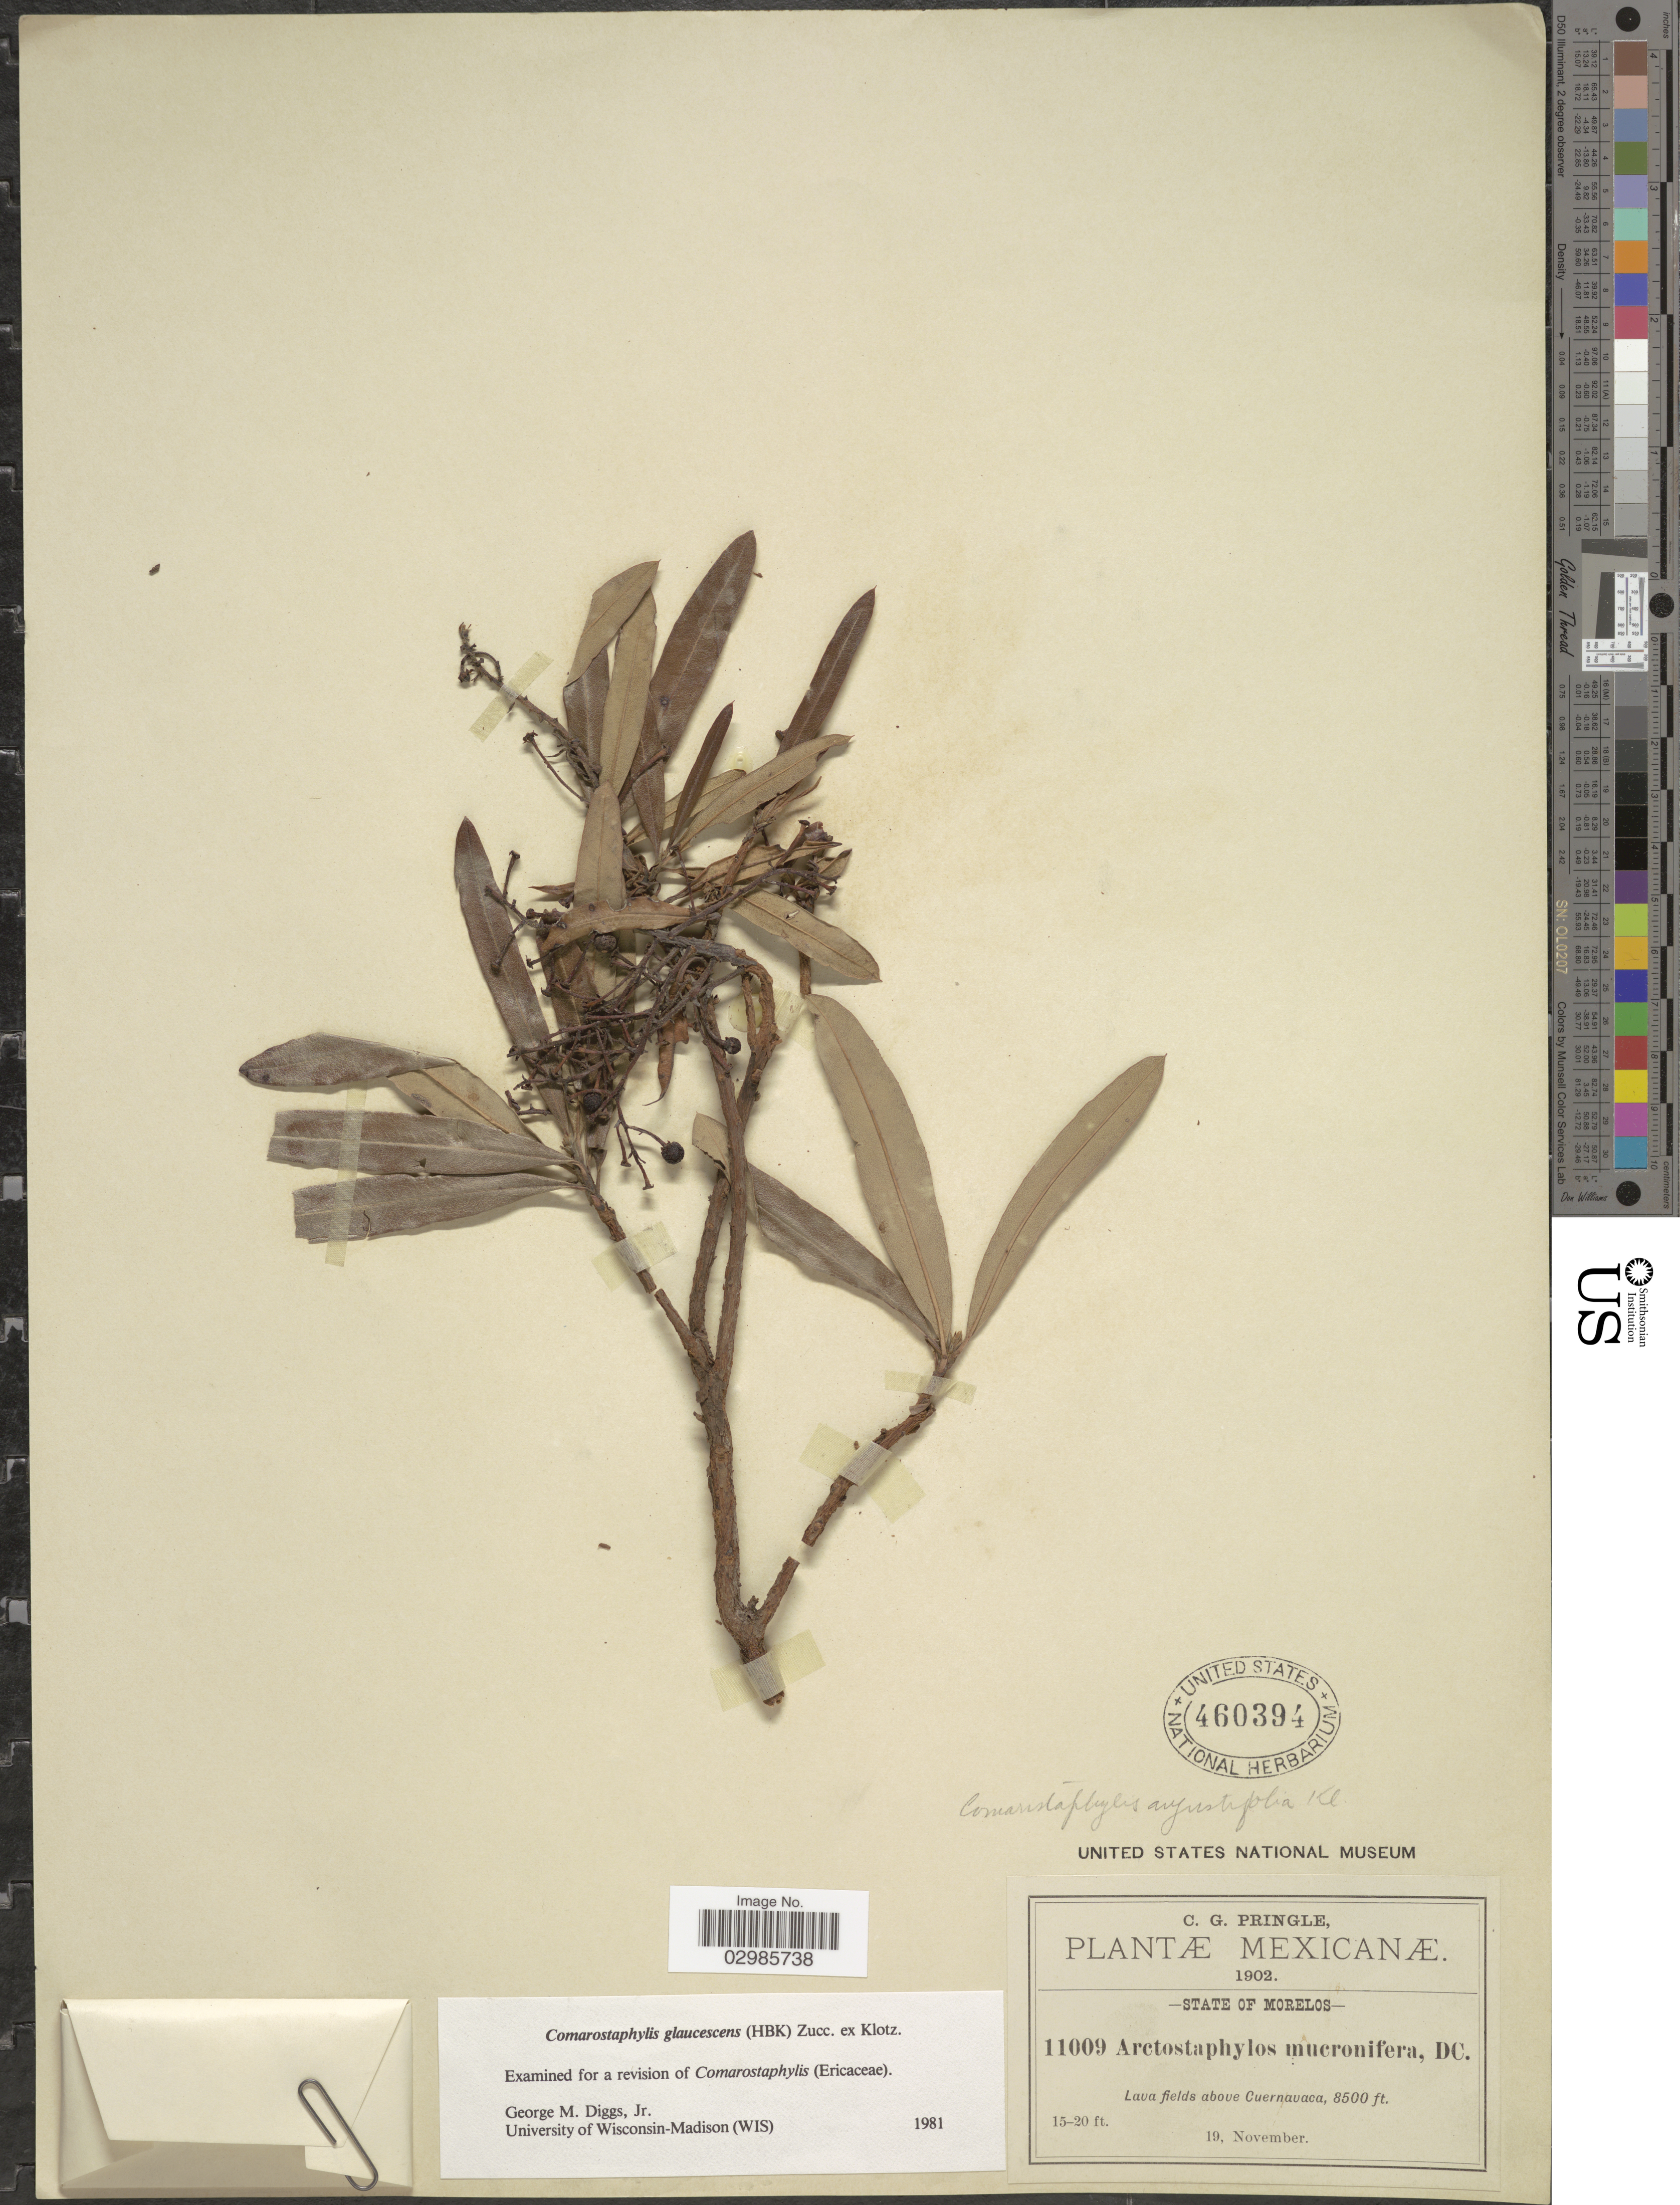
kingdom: Plantae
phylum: Tracheophyta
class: Magnoliopsida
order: Ericales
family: Ericaceae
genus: Comarostaphylis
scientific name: Comarostaphylis glaucescens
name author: (Kunth) Zucc. ex Klotzsch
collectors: C. G. Pringle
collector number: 11009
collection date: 1902-11-19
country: Mexico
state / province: Morelos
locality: Lava fields above Cuernavaca.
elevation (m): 2591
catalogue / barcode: US 460394